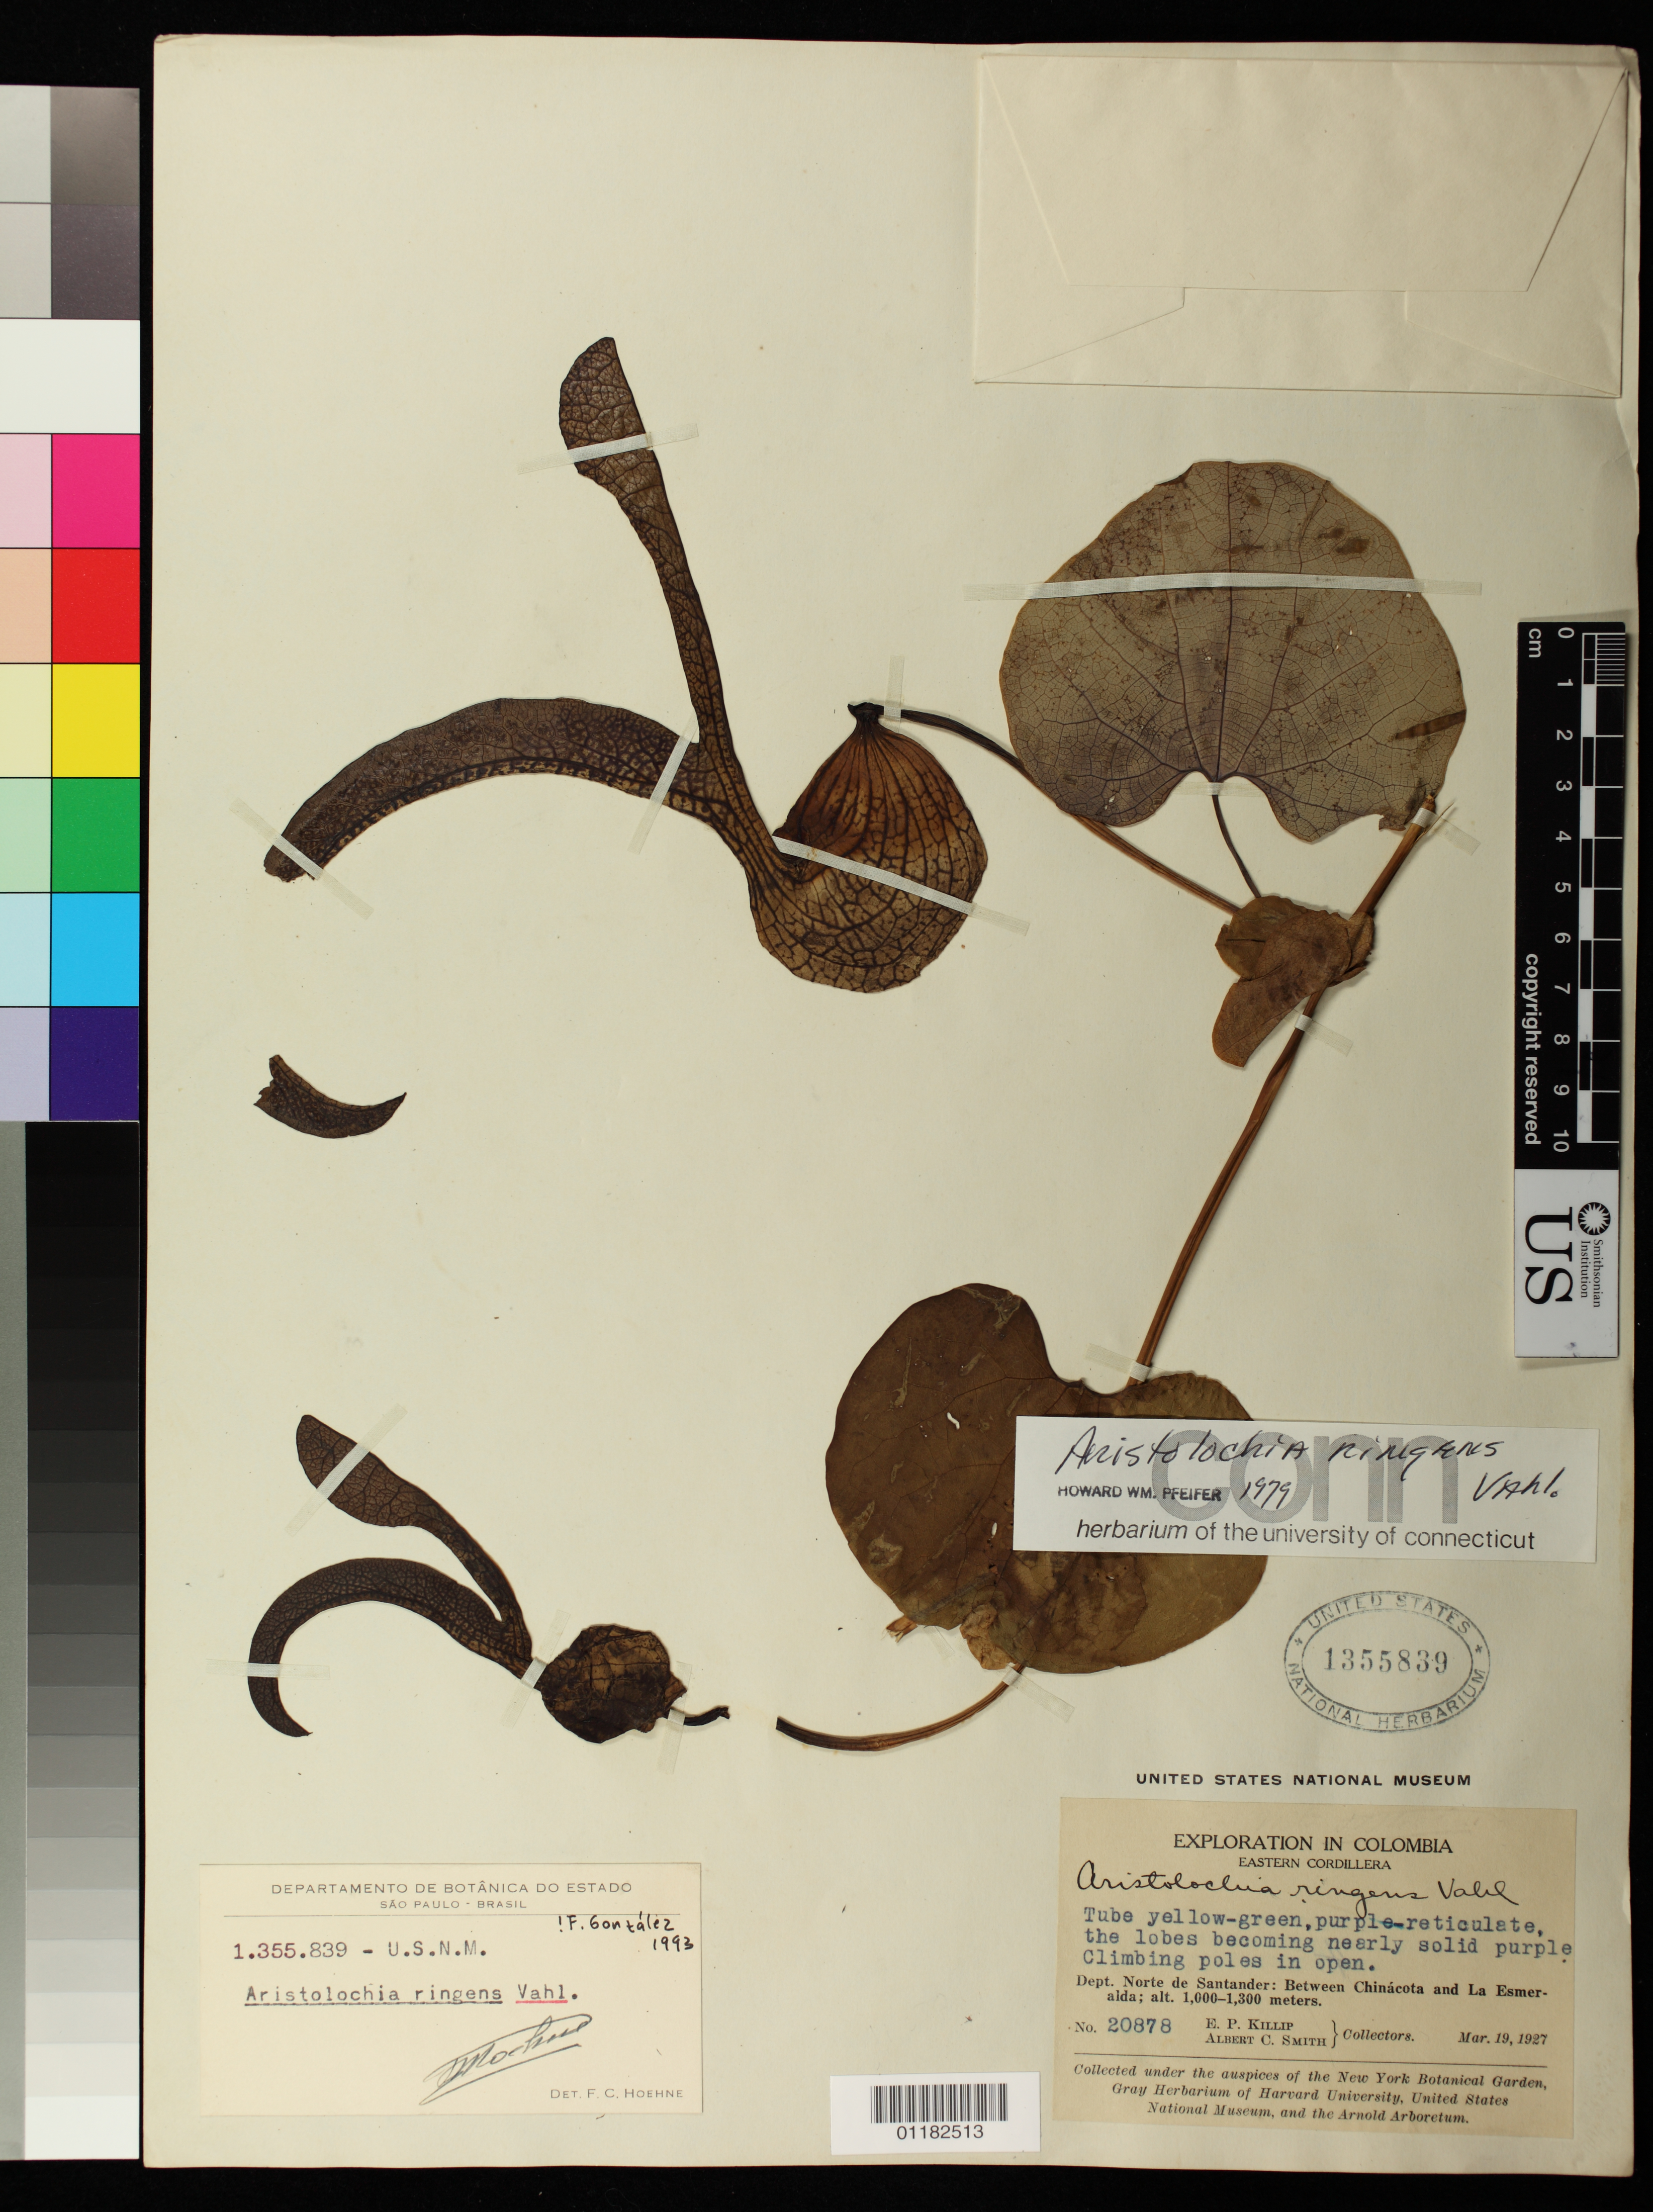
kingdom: Plantae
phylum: Tracheophyta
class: Magnoliopsida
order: Piperales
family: Aristolochiaceae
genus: Aristolochia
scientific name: Aristolochia ringens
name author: Vahl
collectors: E. P. Killip & A. C. Smith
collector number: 20878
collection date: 1927-03-19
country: Colombia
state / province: Norte de Santander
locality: Eastern Cordillera. Between Chinácota and La Esmeralda.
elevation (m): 1000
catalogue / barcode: US 1355839